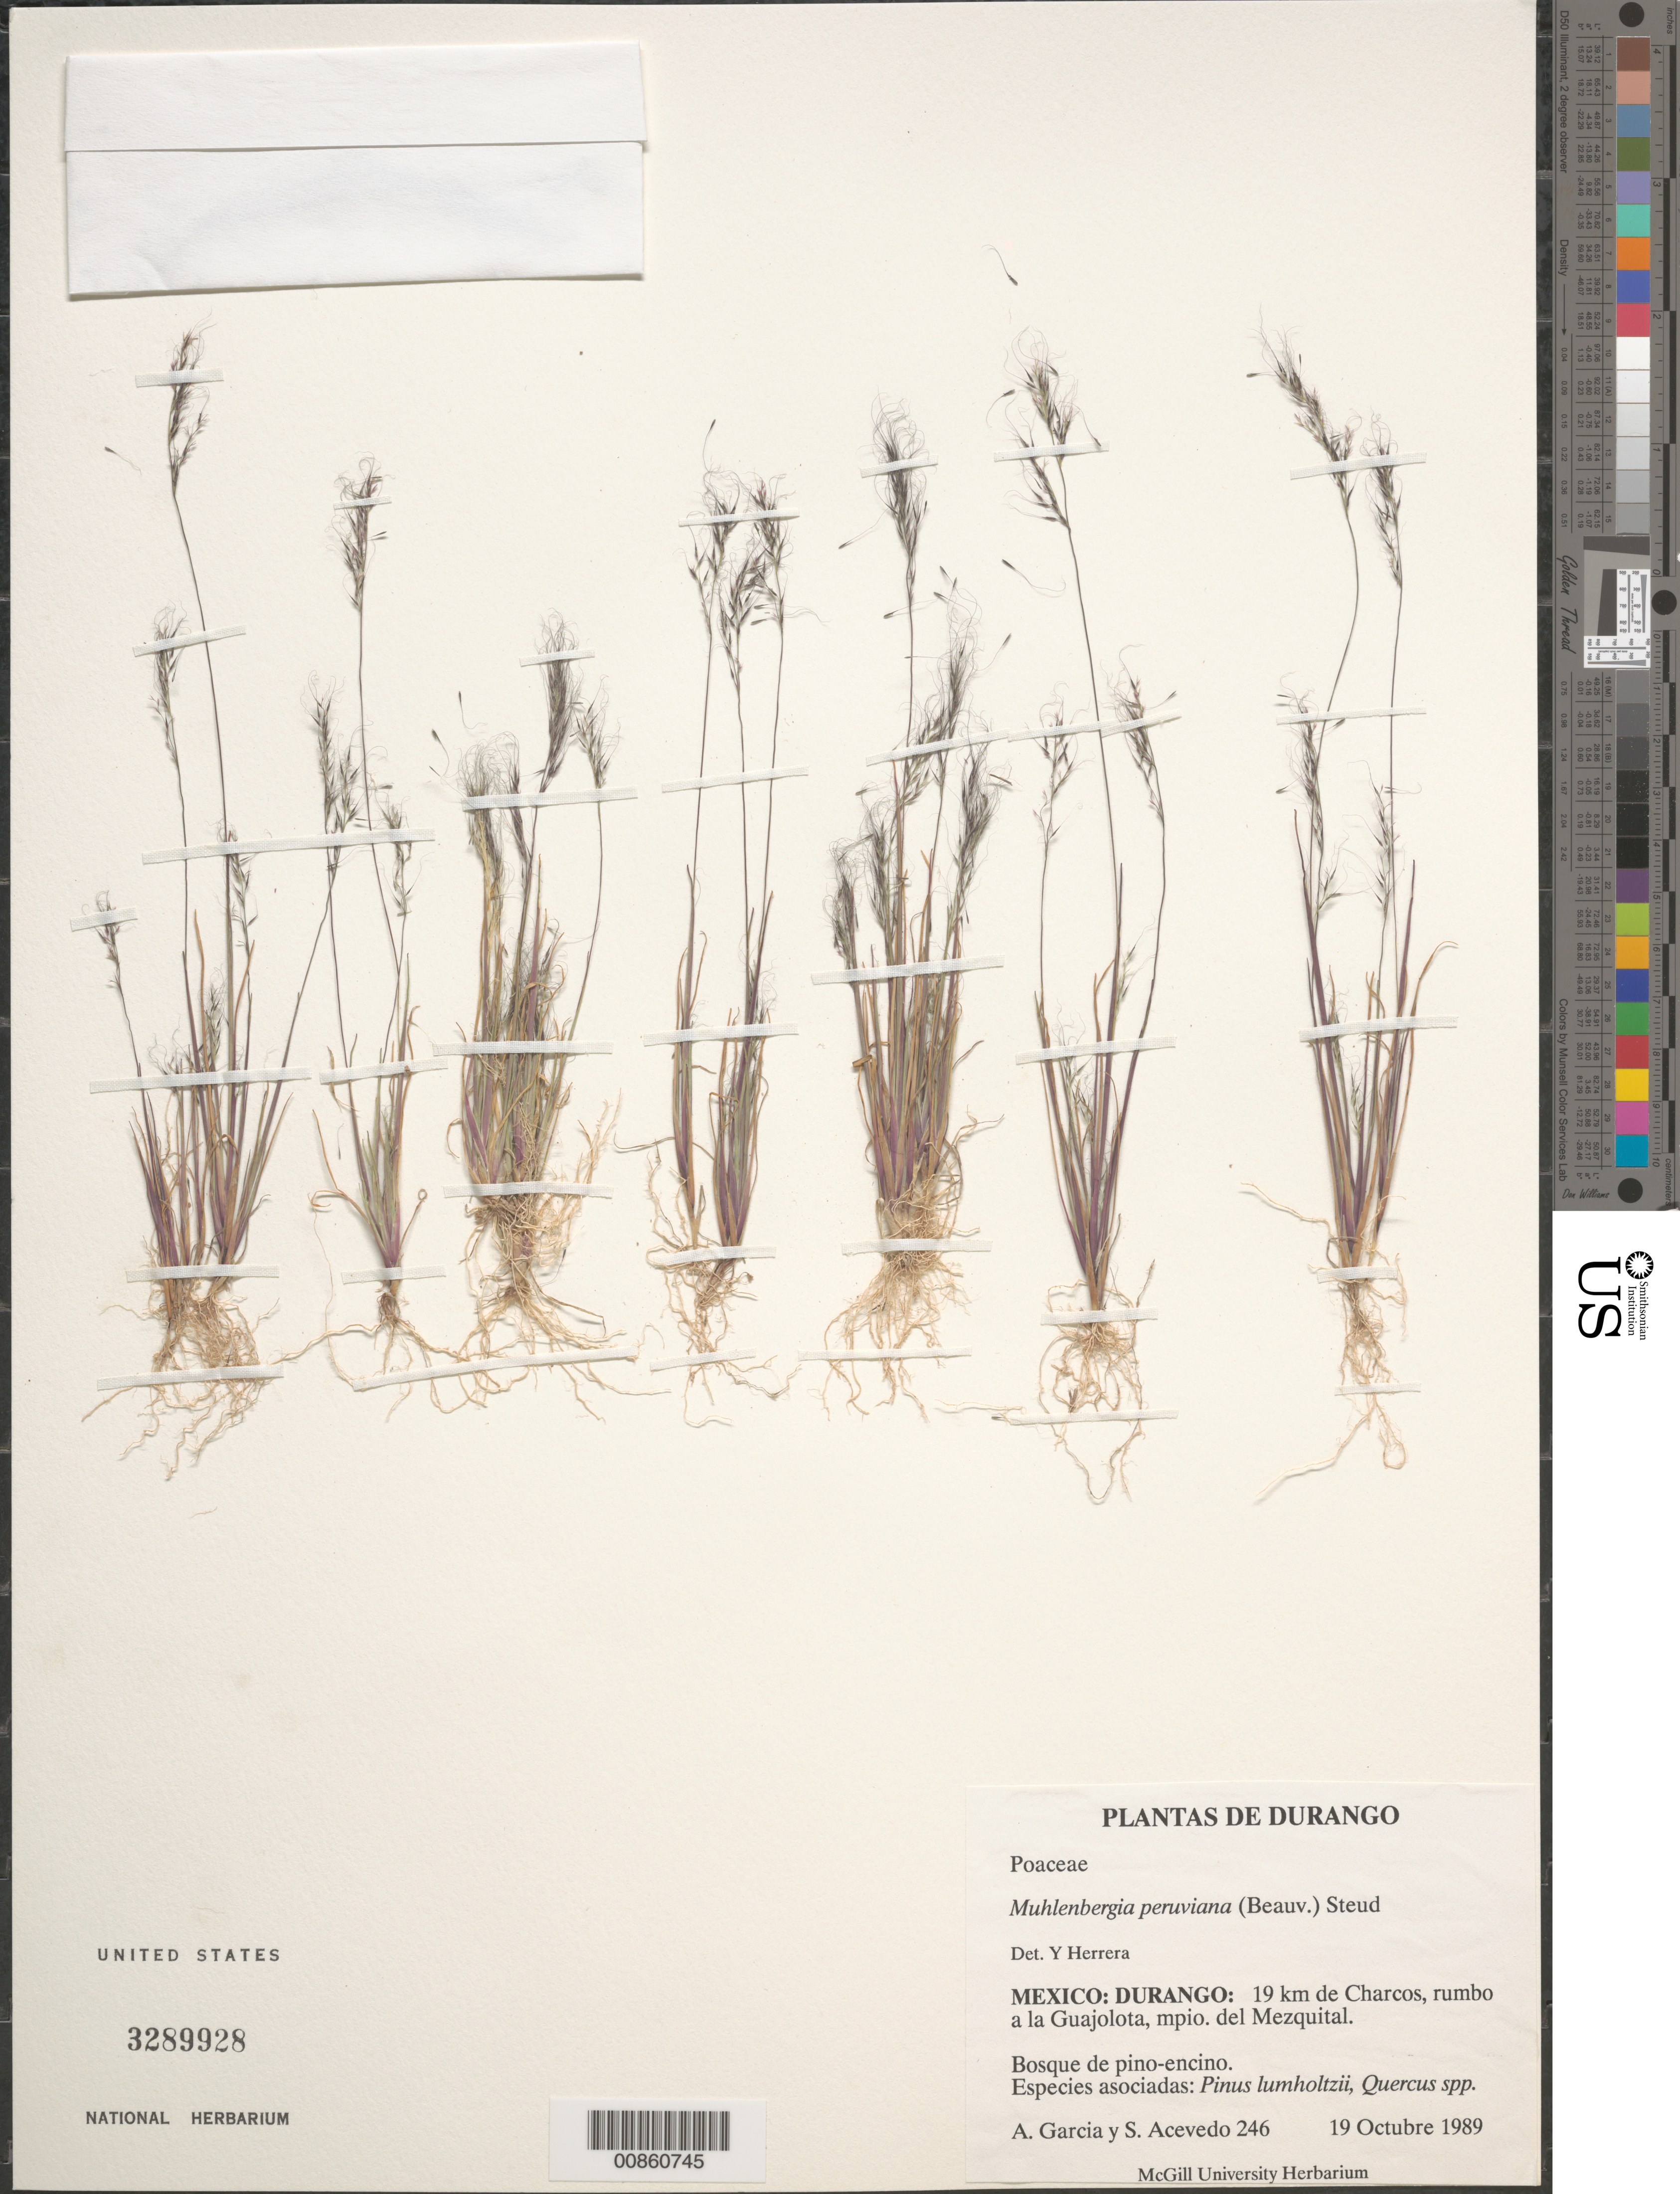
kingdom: Plantae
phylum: Tracheophyta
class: Liliopsida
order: Poales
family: Poaceae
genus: Muhlenbergia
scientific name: Muhlenbergia peruviana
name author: (P. Beauv.) Steud.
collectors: A. Garcia & S. Acevedo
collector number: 246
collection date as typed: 19 Oct 1989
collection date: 1989-10-19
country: Mexico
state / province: Durango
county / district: Mezquital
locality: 19 km de Charcos rumbo a la Guajolota, mpio. Mezquital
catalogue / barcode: US 3289928